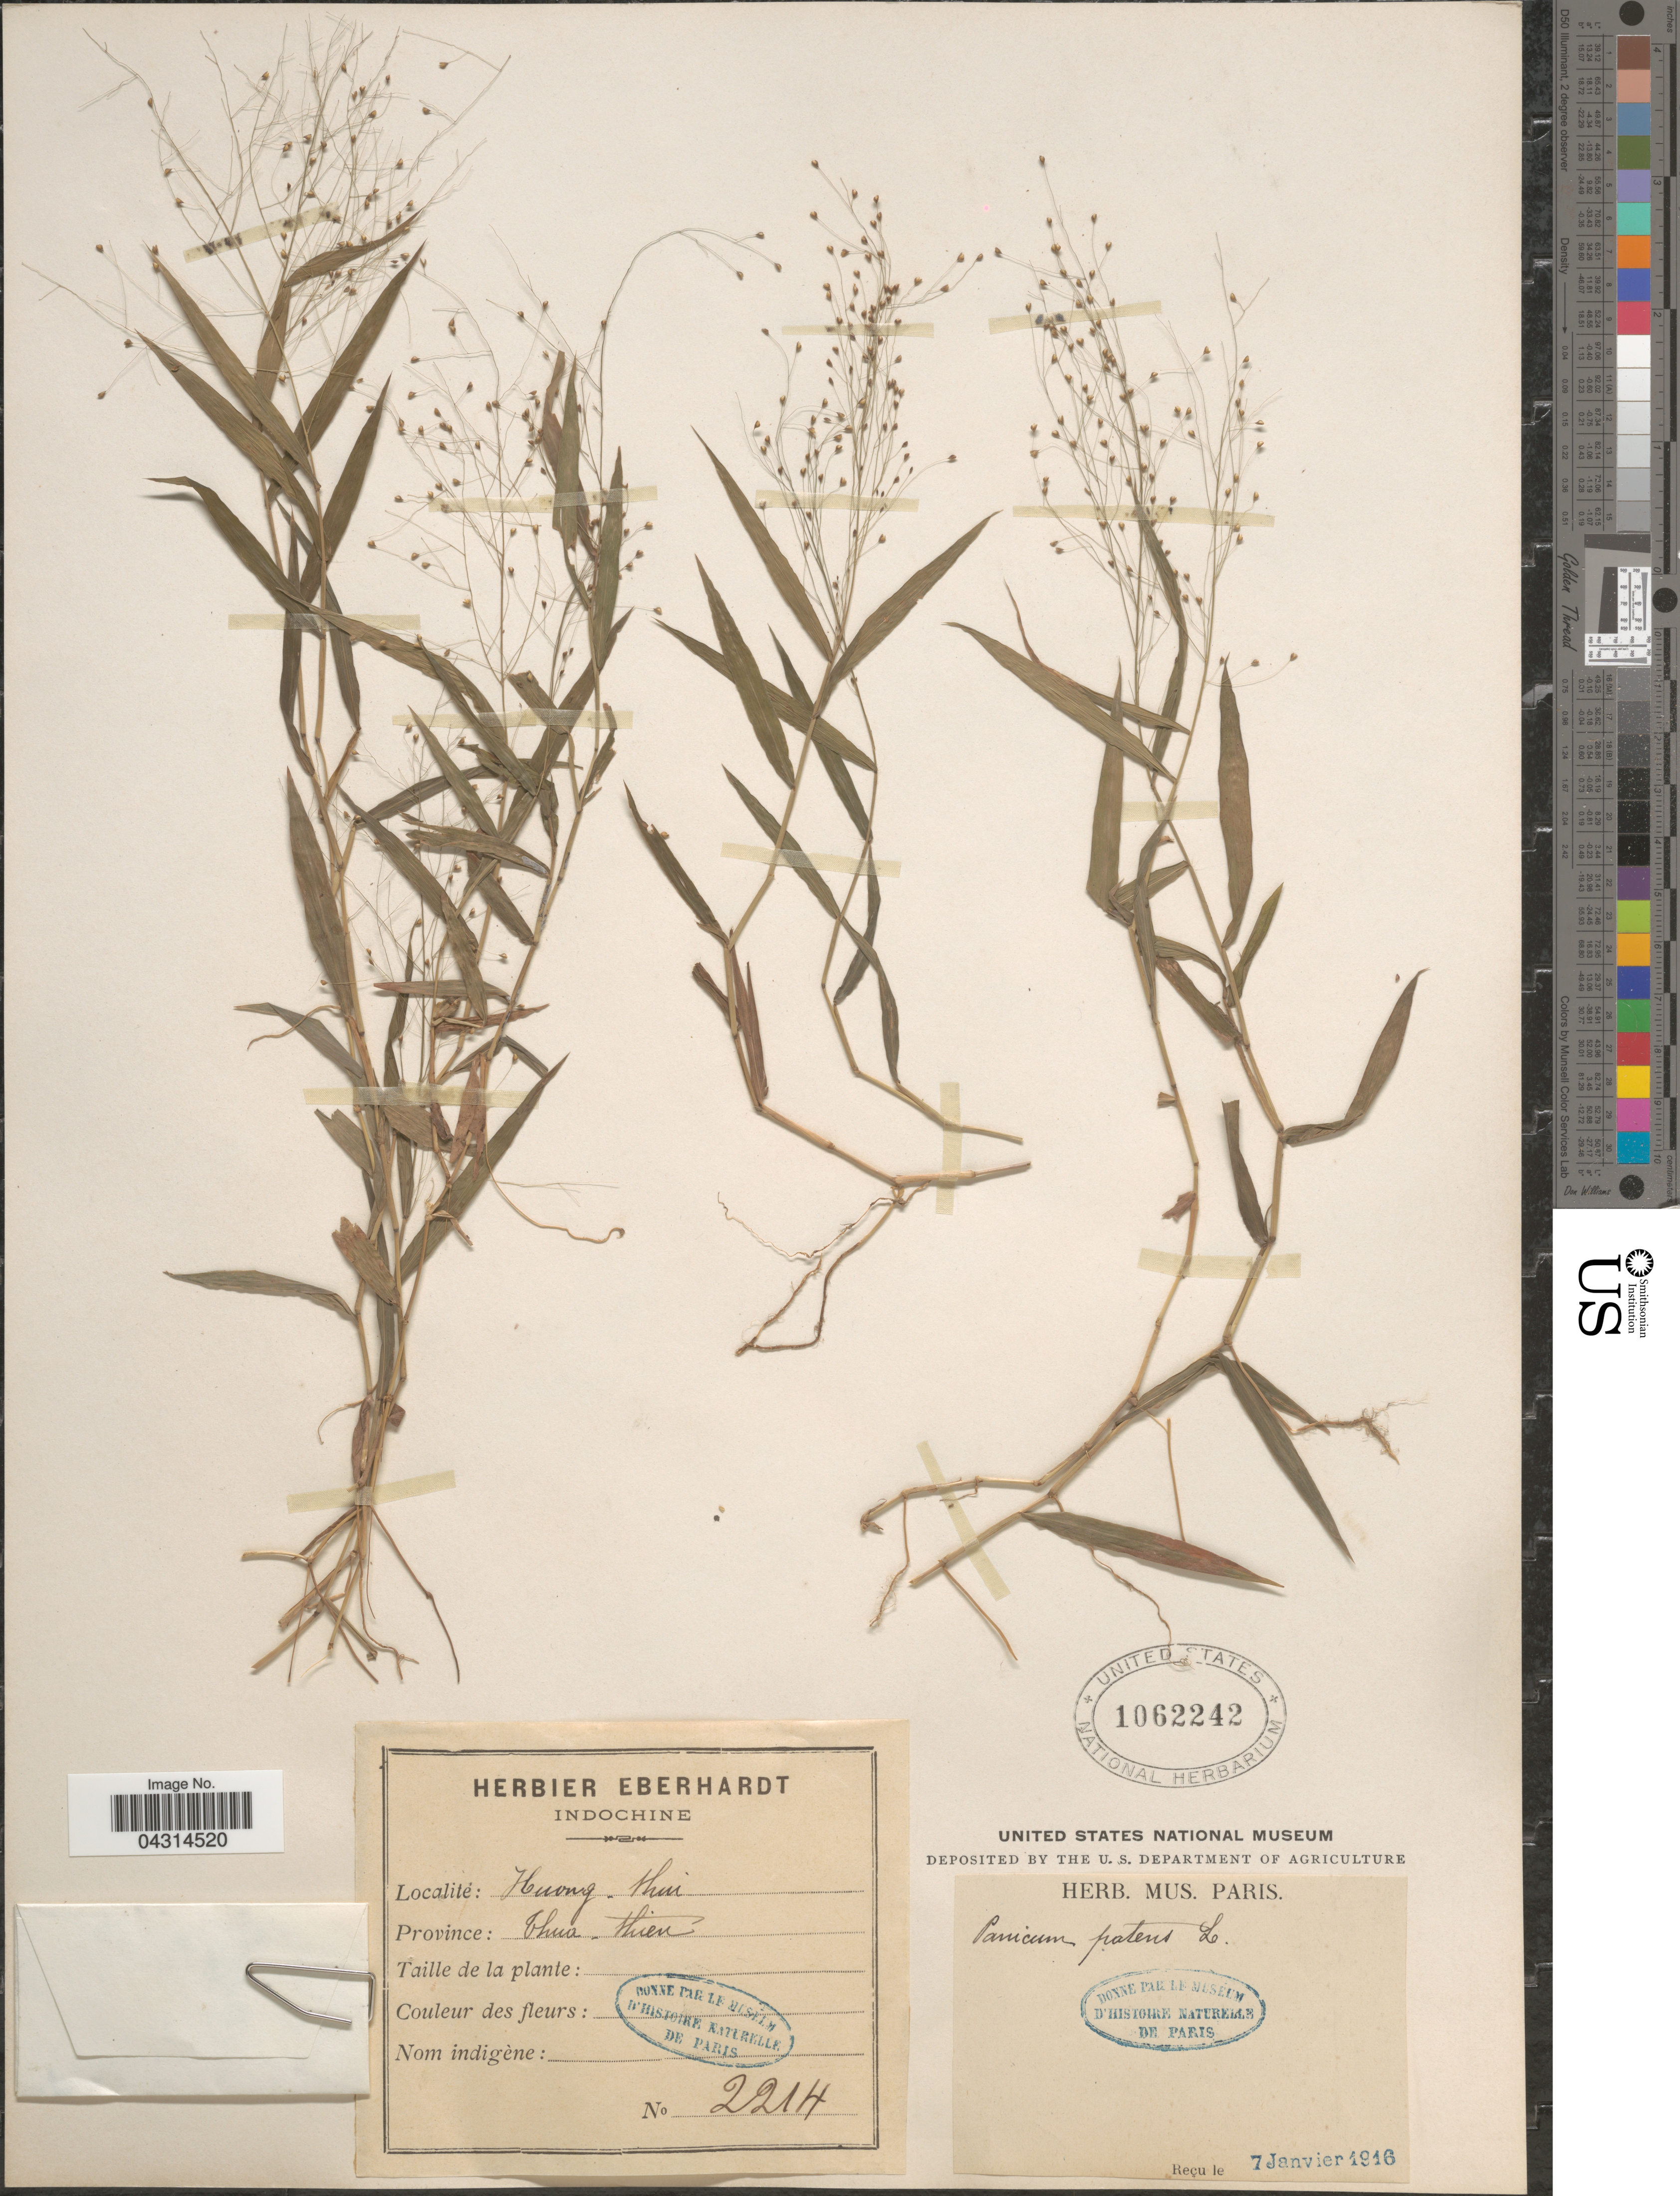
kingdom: Plantae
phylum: Tracheophyta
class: Liliopsida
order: Poales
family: Poaceae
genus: Cyrtococcum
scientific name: Cyrtococcum sp.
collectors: ex herb. Mus. Paris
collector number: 2214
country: Vietnam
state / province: Thua Thien-Hue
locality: Huong-Thin. [interpreted]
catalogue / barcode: US 1062242